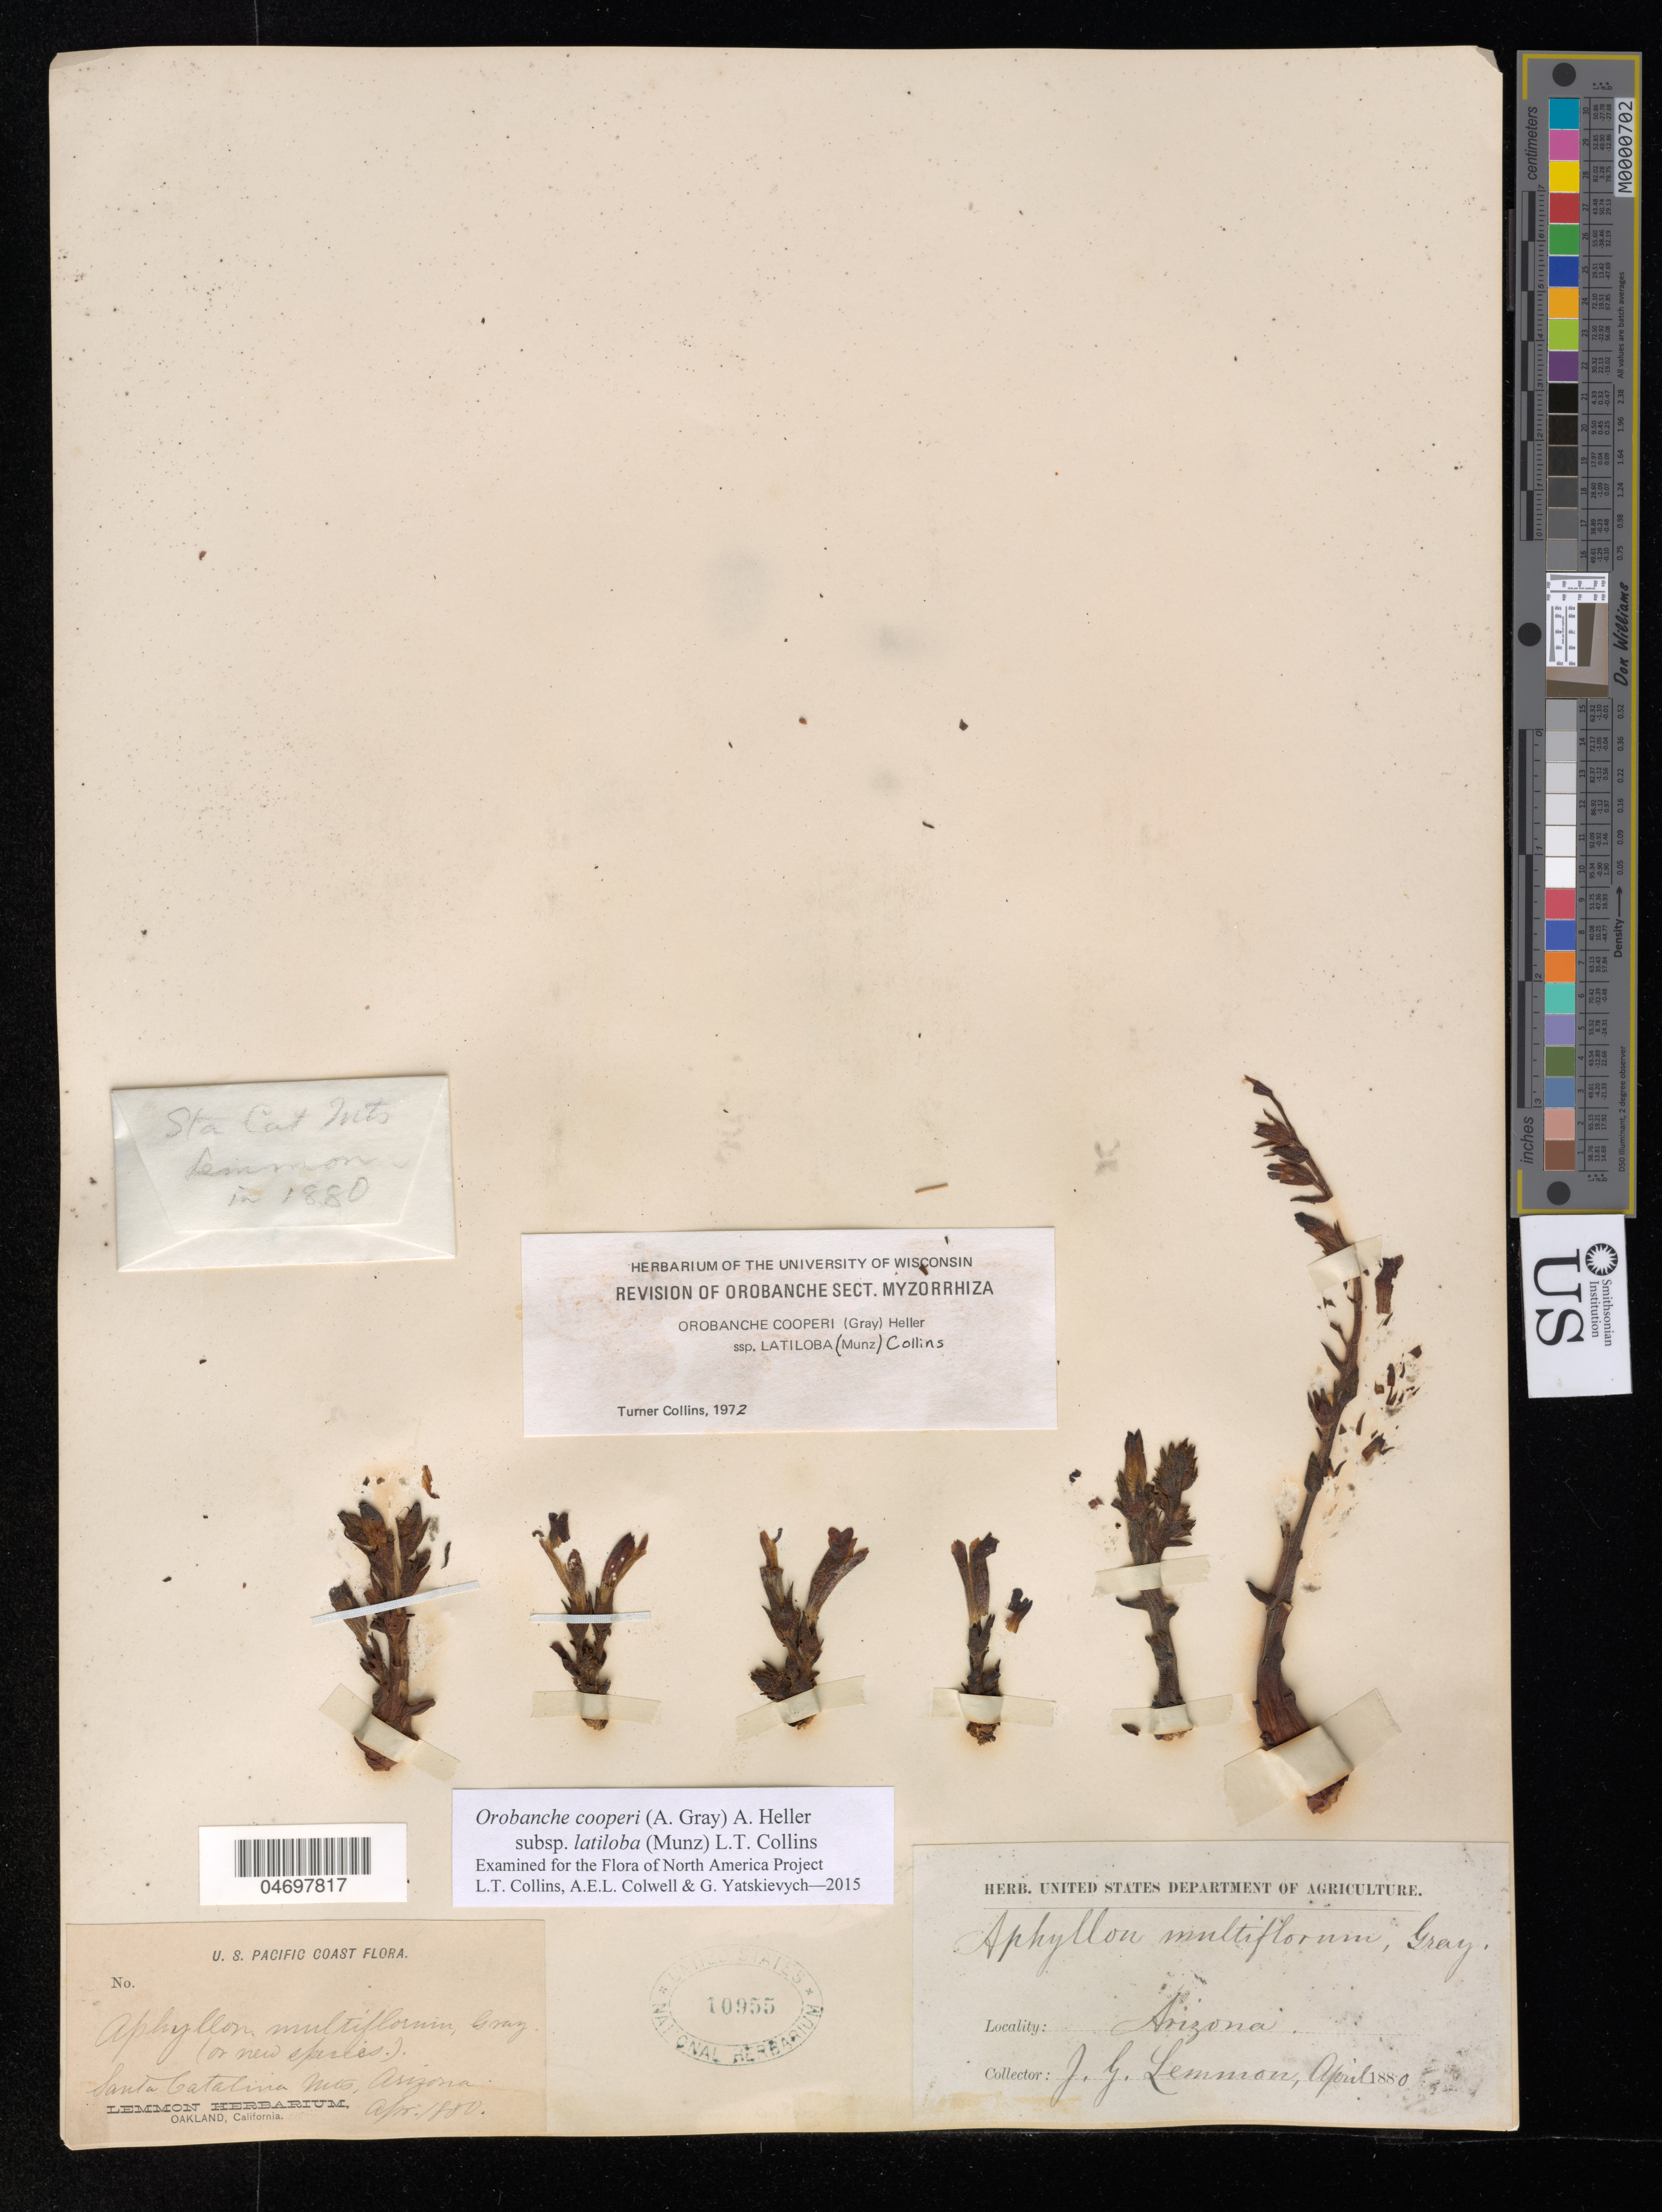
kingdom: Plantae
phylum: Tracheophyta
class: Magnoliopsida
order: Lamiales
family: Orobanchaceae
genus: Orobanche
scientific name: Orobanche cooperi subsp. latiloba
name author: (Munz) L.T. Collins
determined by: Collins, L. T.; Colwell, A. E.; Yatskievych, G. A.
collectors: J. G. Lemmon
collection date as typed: Apr 1880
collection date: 1880-04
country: United States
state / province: Arizona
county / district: Pima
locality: Santa Catalina.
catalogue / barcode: US 10955